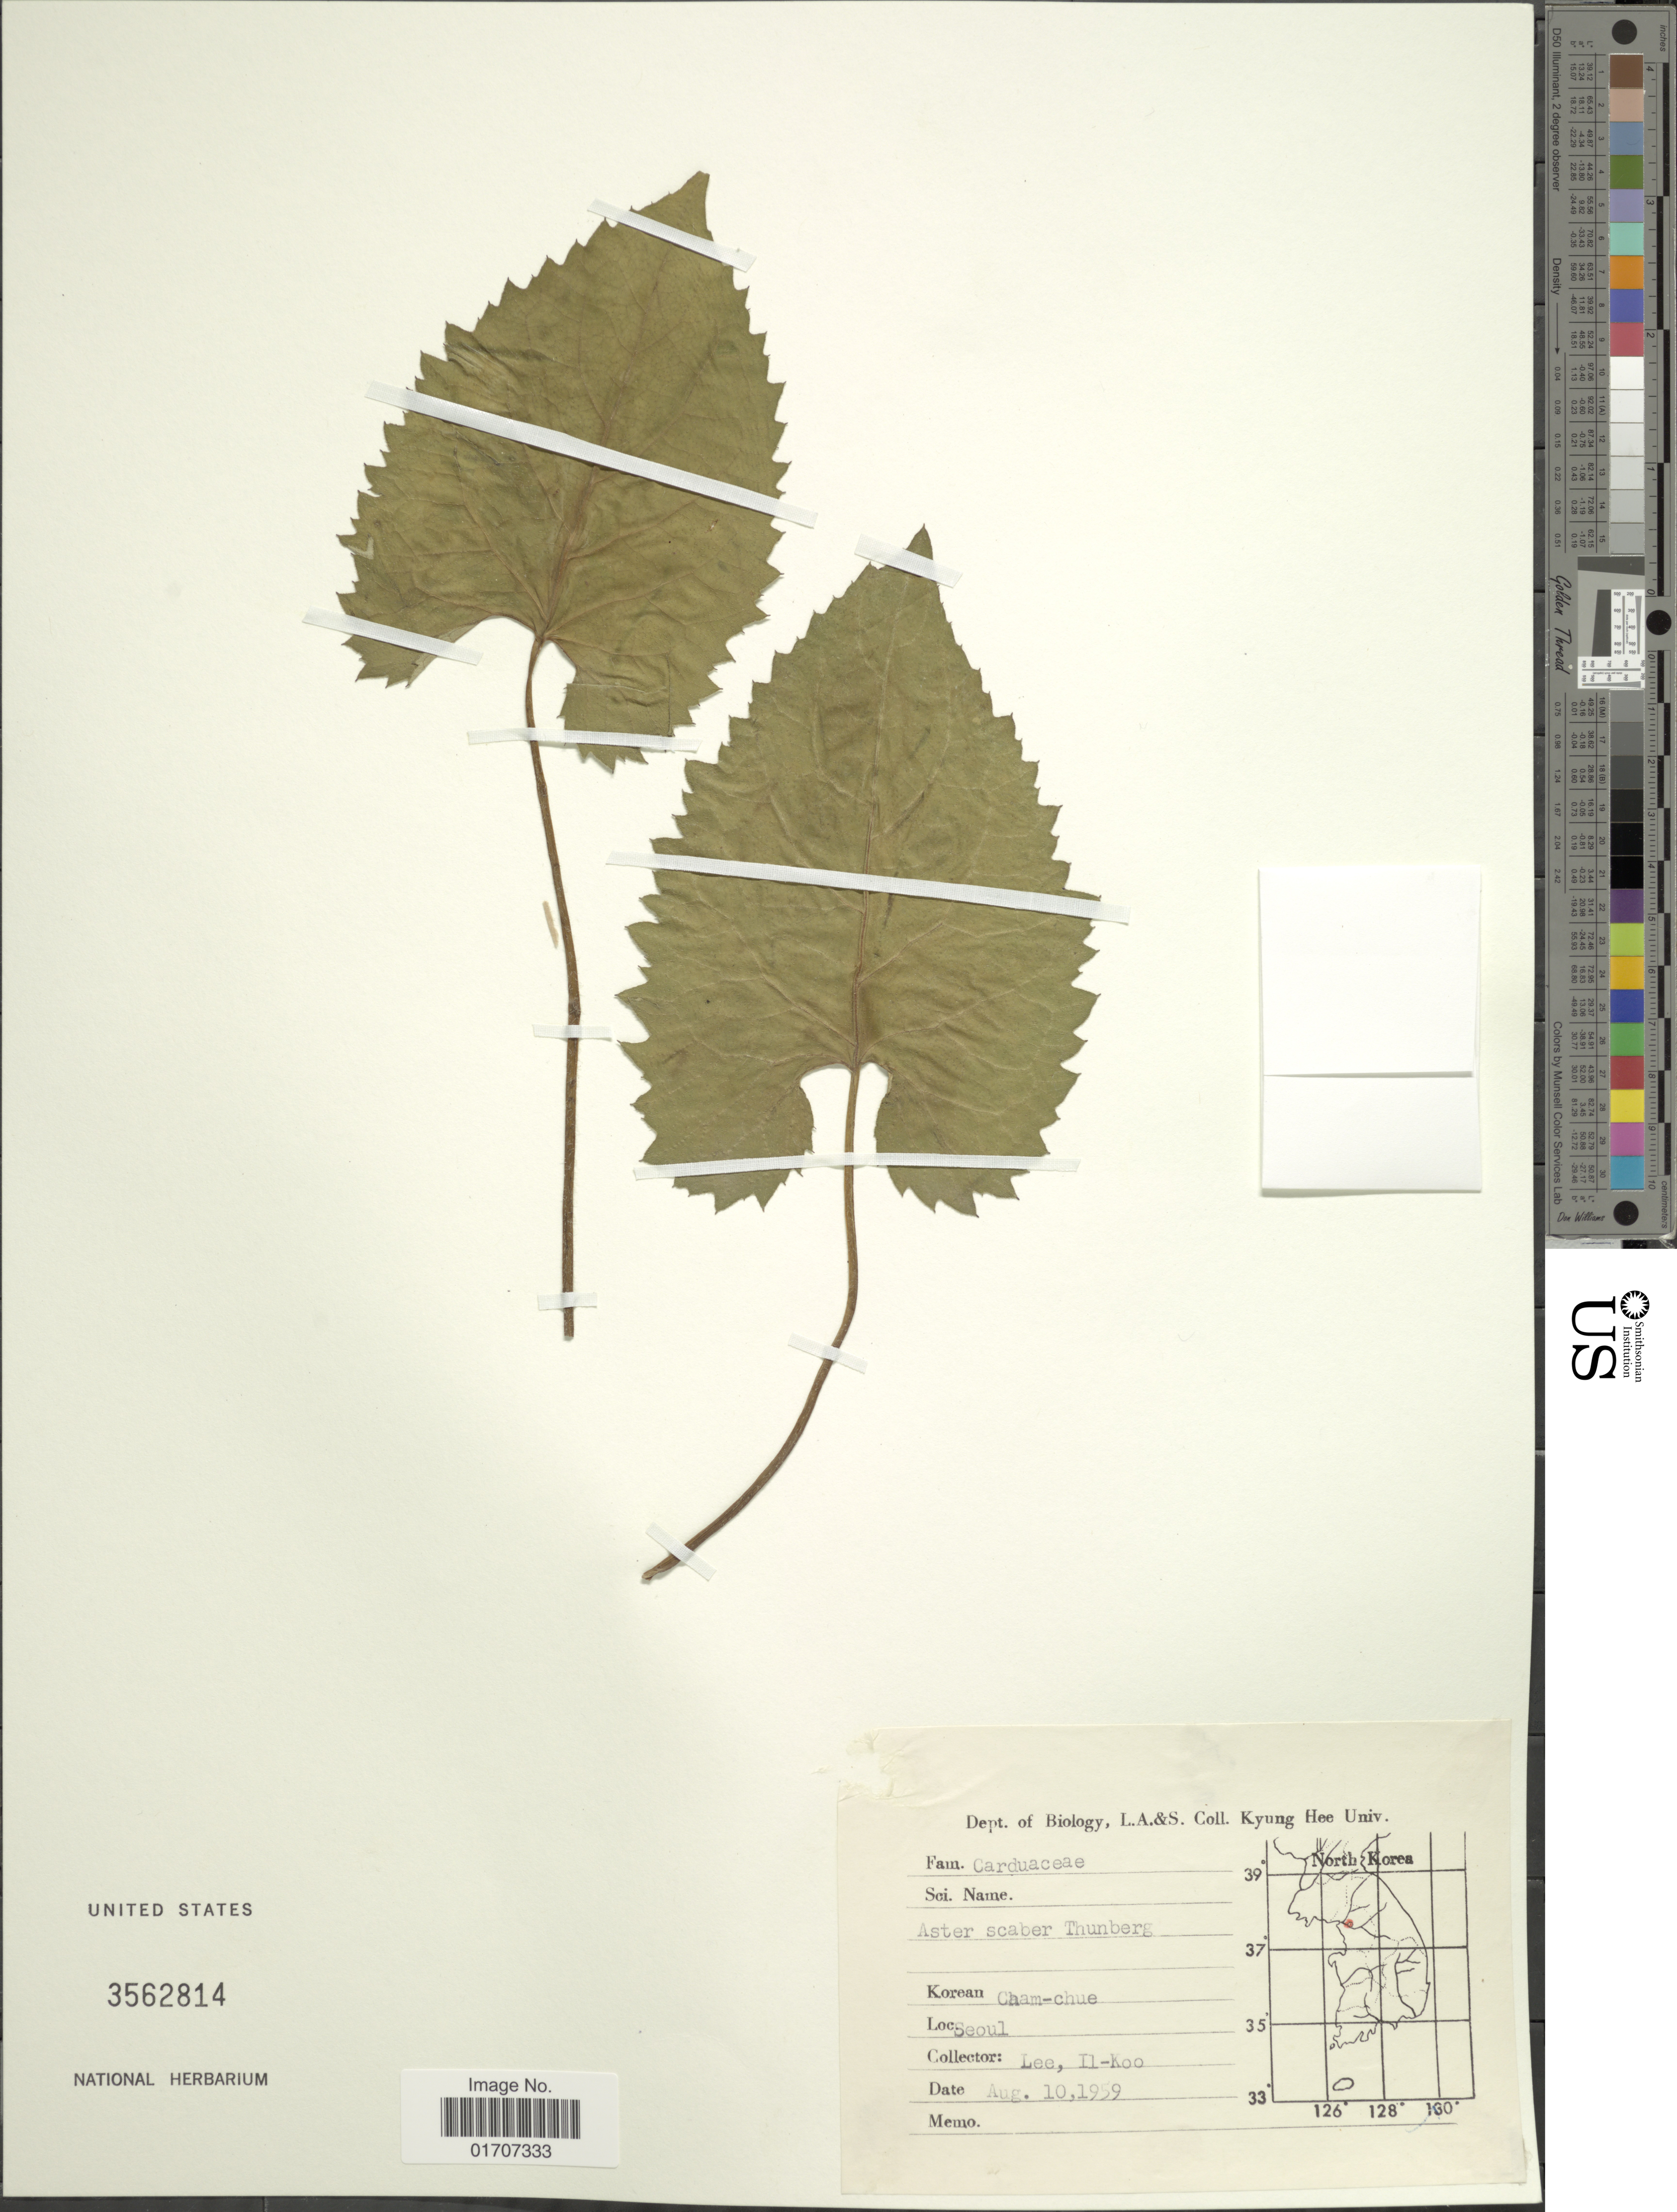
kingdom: Plantae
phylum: Tracheophyta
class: Magnoliopsida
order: Asterales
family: Asteraceae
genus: Doellingeria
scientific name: Doellingeria scabra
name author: (Thunb.) Nees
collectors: I. Lee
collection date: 1959-08-10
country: South Korea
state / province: Seoul Special City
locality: Seoul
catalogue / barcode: US 3562814